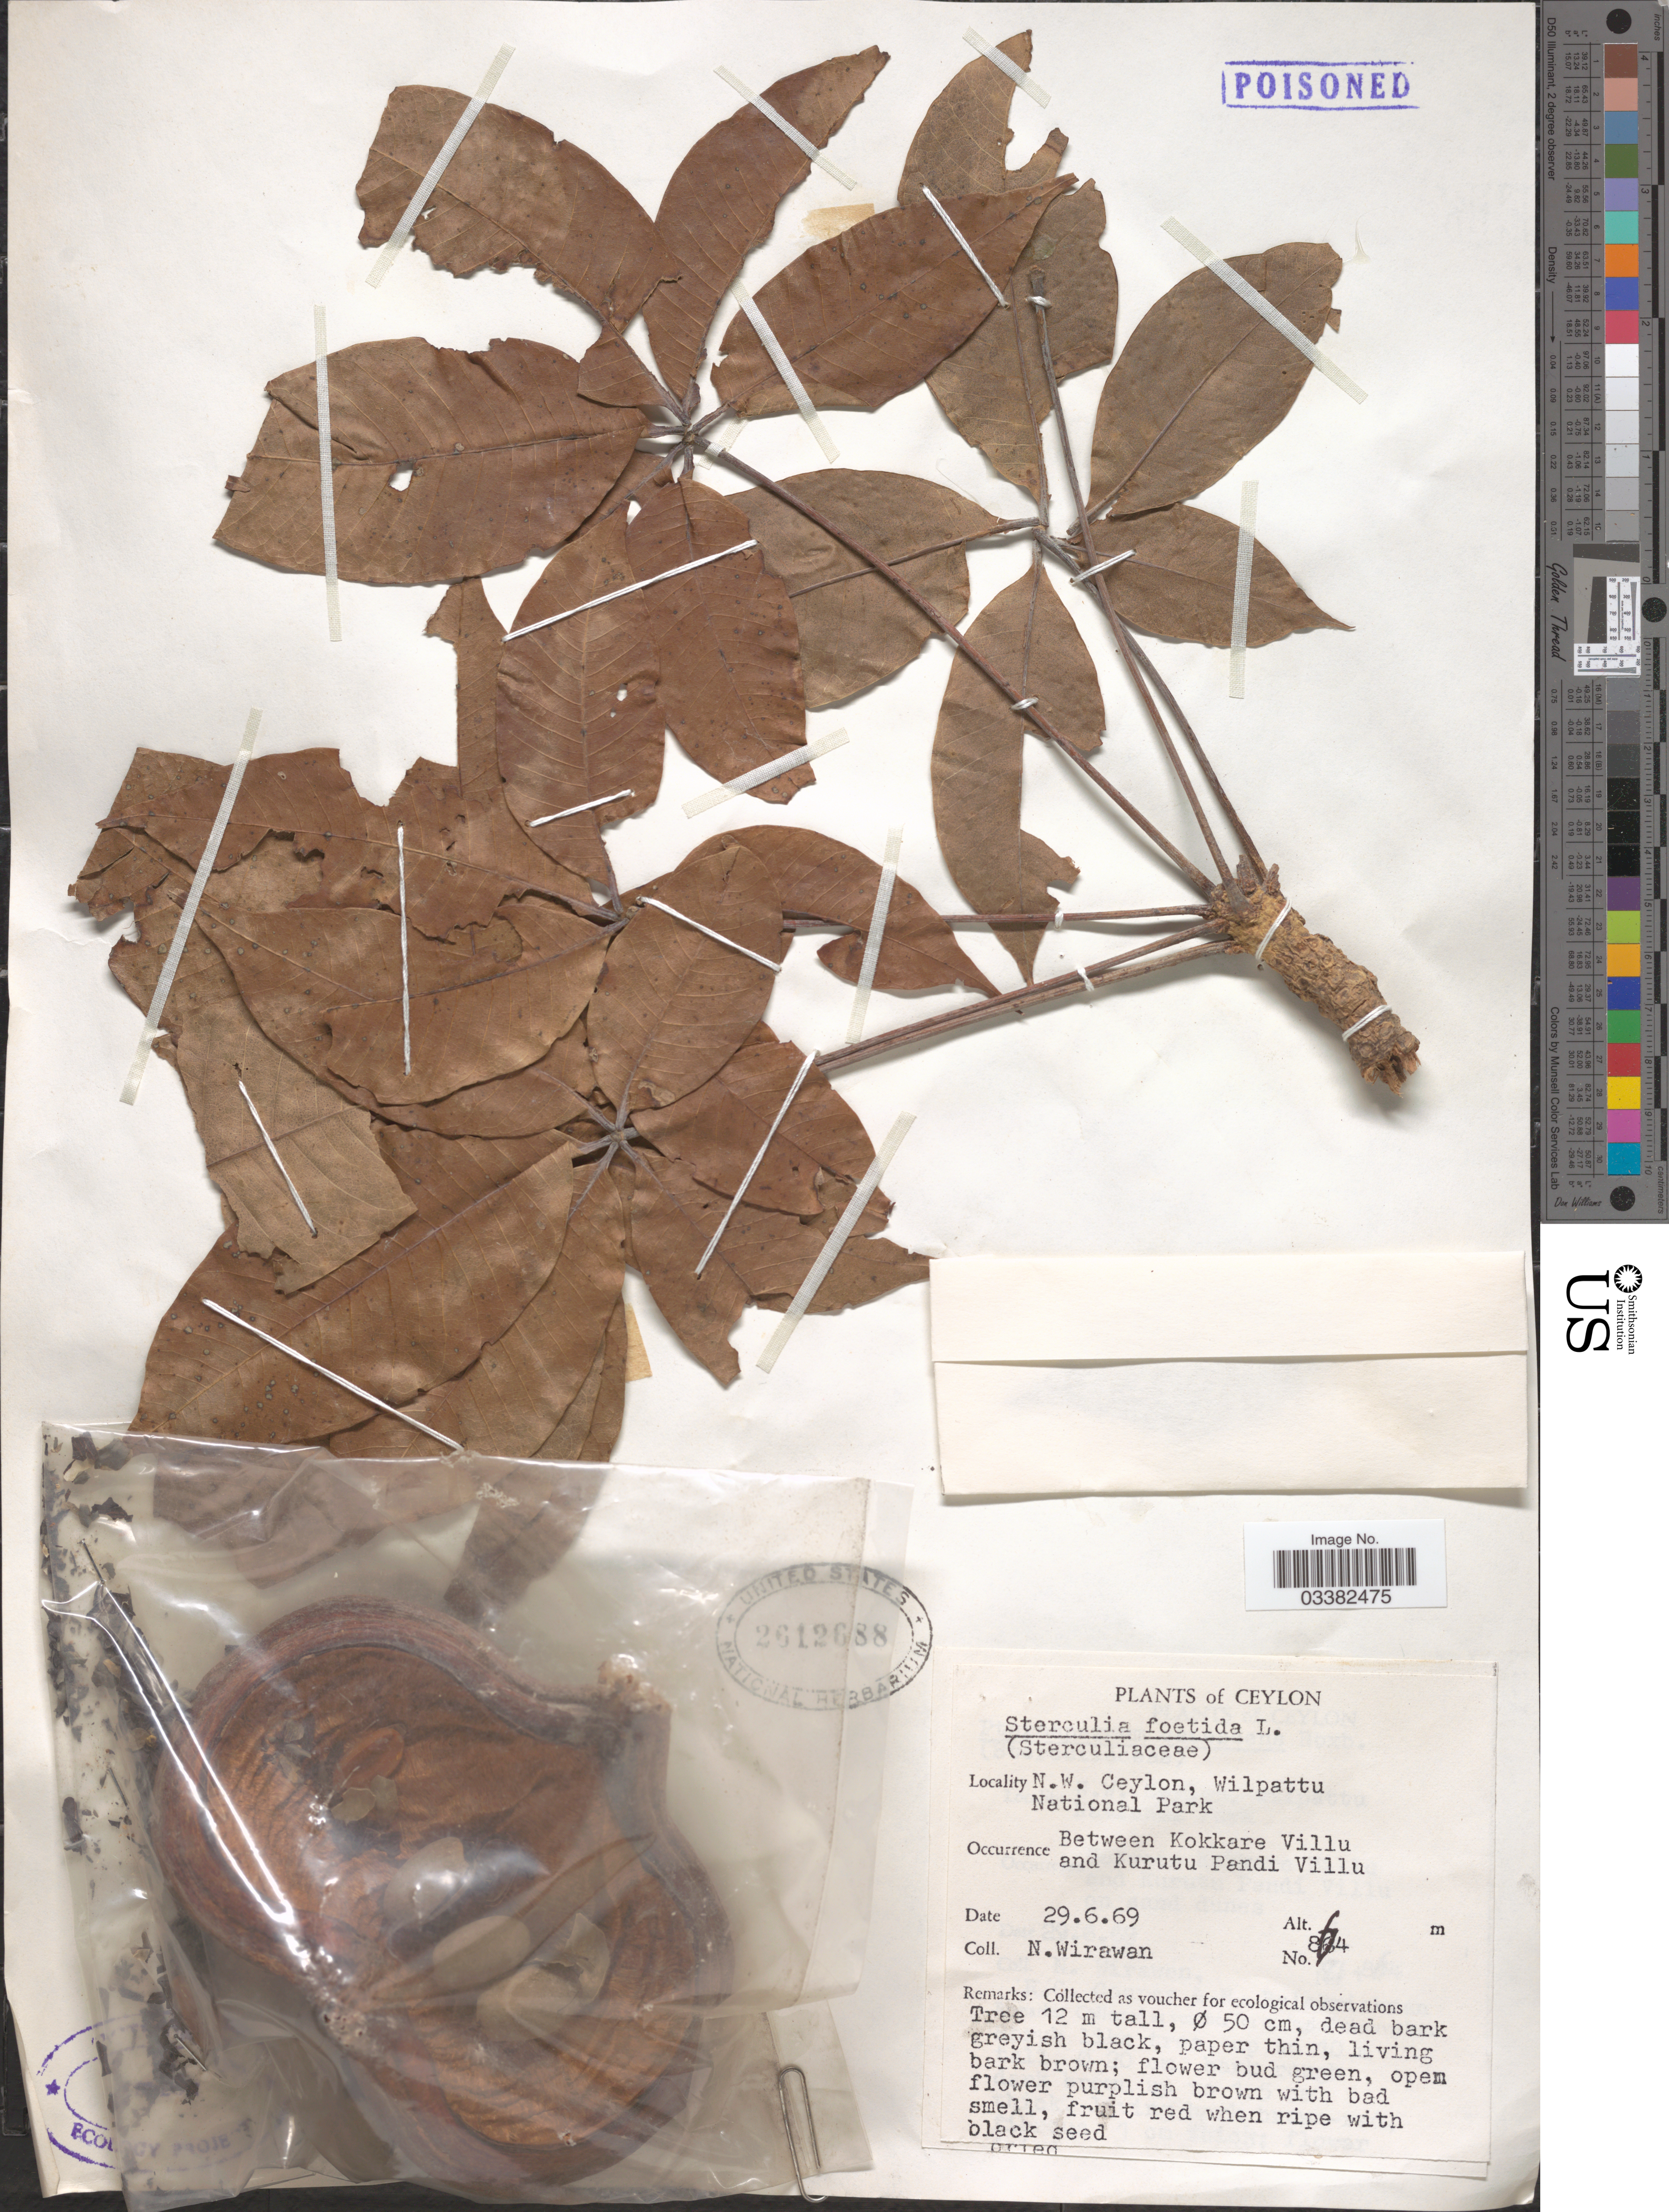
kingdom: Plantae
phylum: Tracheophyta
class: Magnoliopsida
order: Malvales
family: Malvaceae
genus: Sterculia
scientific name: Sterculia foetida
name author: L.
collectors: N. Wirawan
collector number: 864*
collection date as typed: Transcribed d/m/y: 29/6/69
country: Sri Lanka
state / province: North Western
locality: Ceylon. N.W. Ceylon, Wilpattu National Park. Between Kokkare Villu and Kurutu Pandi Villu.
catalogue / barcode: US 2612688